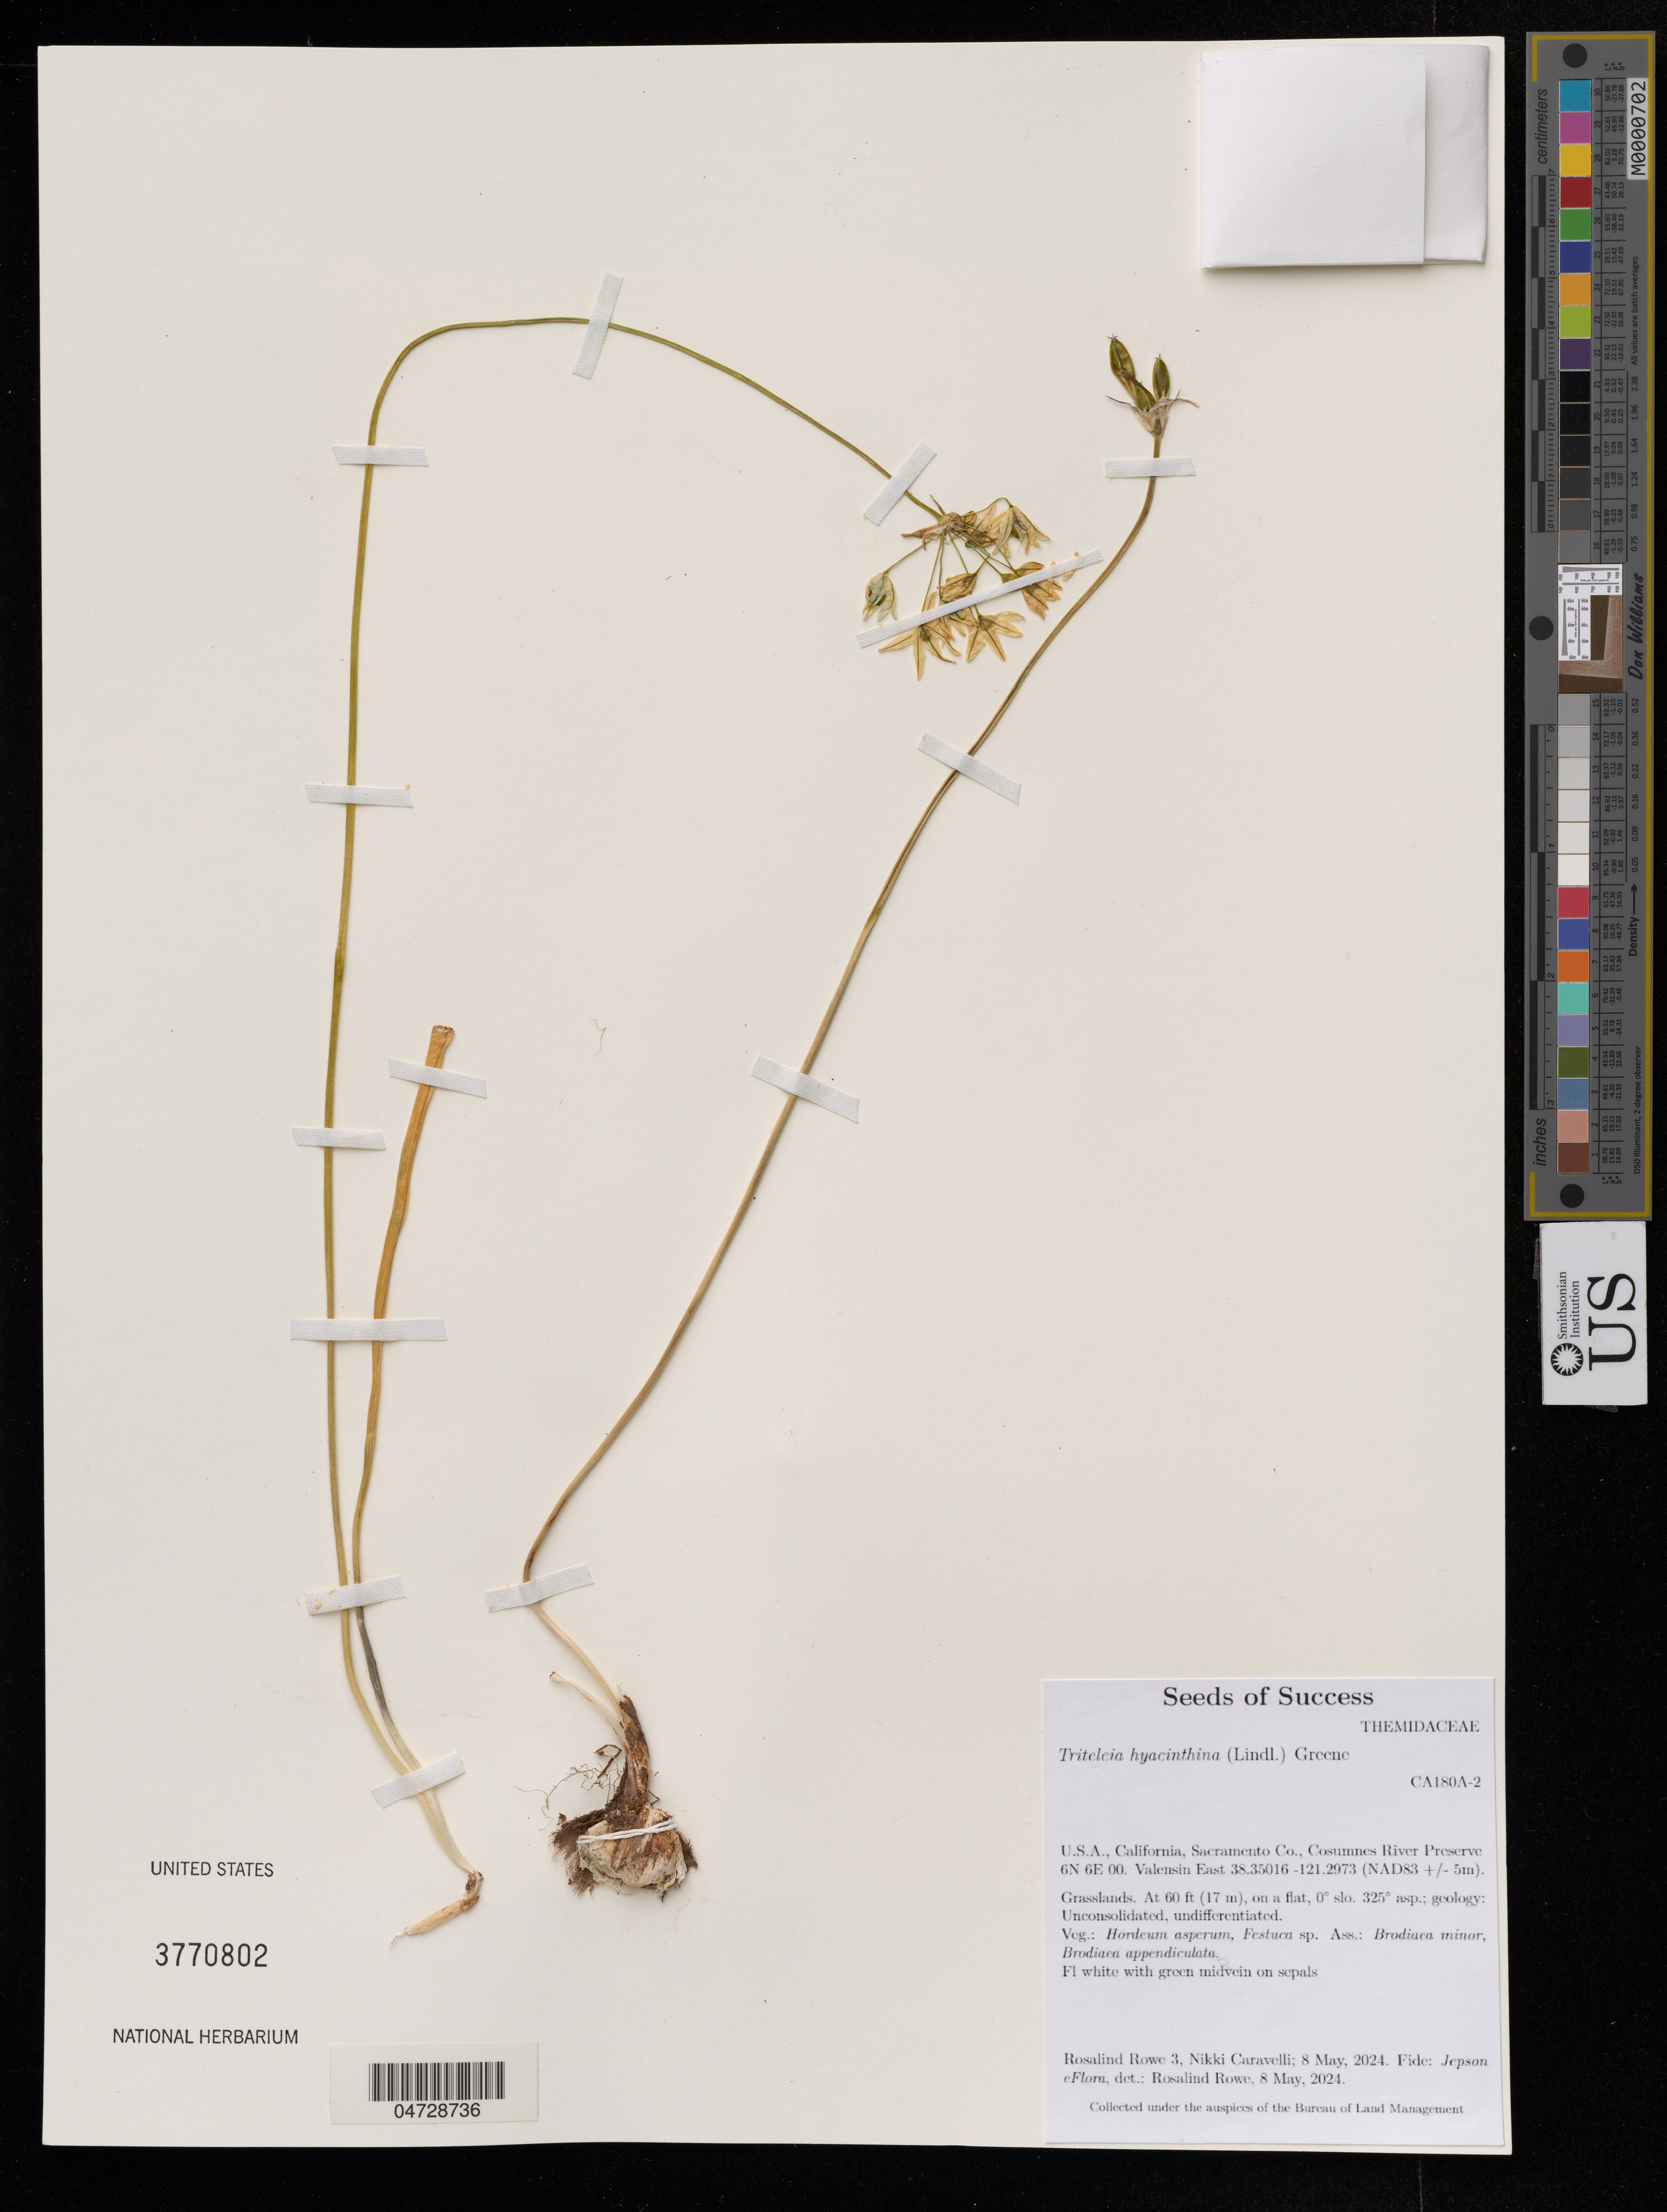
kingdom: Plantae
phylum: Tracheophyta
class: Liliopsida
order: Asparagales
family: Asparagaceae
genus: Triteleia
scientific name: Triteleia hyacinthina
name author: (Lindl.) Greene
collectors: R. Rowe & N. Caravelli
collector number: CA180A-2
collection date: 2024-05-08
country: United States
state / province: California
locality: Sacramento Co., Cosumnes River Preserve.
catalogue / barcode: US 3770802